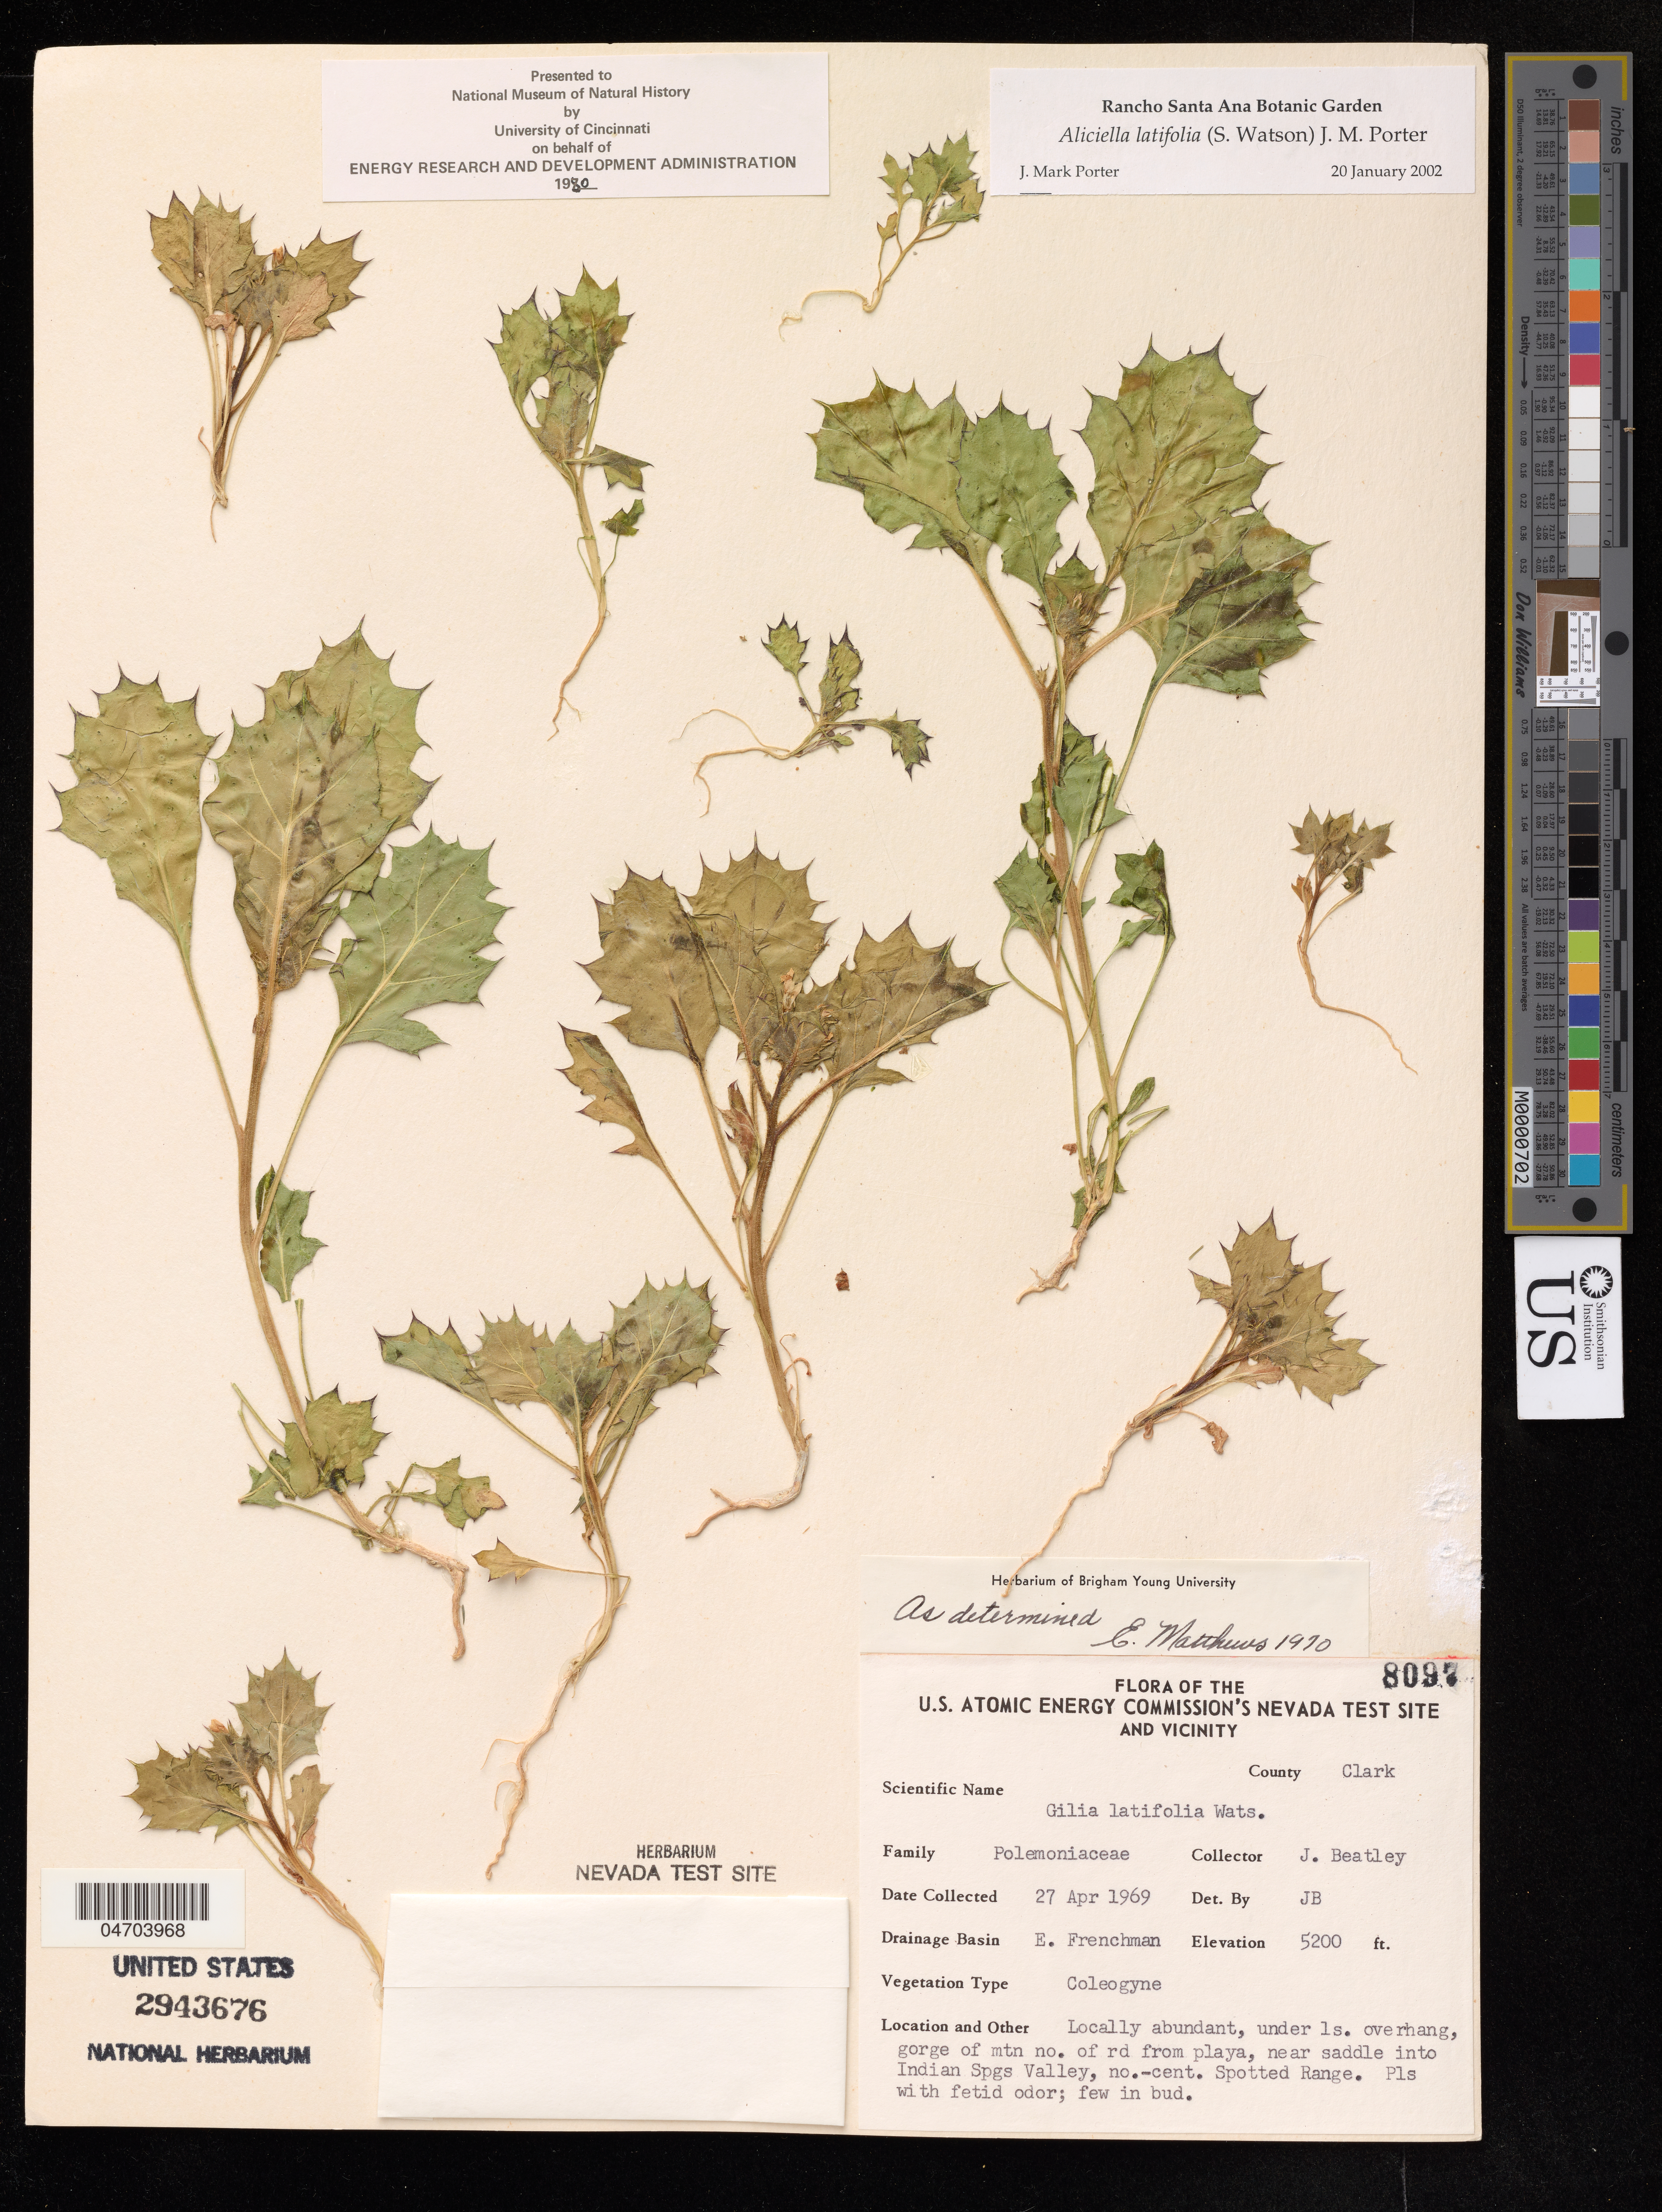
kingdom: Plantae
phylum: Tracheophyta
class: Magnoliopsida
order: Ericales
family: Polemoniaceae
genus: Aliciella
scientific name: Aliciella latifolia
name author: (S. Watson) J.M. Porter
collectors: J. Beatley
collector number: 8097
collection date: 1969-04-27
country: United States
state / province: Nevada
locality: The U. S. Atomic Energy Commission's Nevada Test Site and Vicinity. Clark County. Drainage Basin E. Frenchman. Gorge of mtn no. of rd from playa, near saddle into Indian Spgs Valley, no.-cent. Spotted Range.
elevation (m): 1585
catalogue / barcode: US 2943676